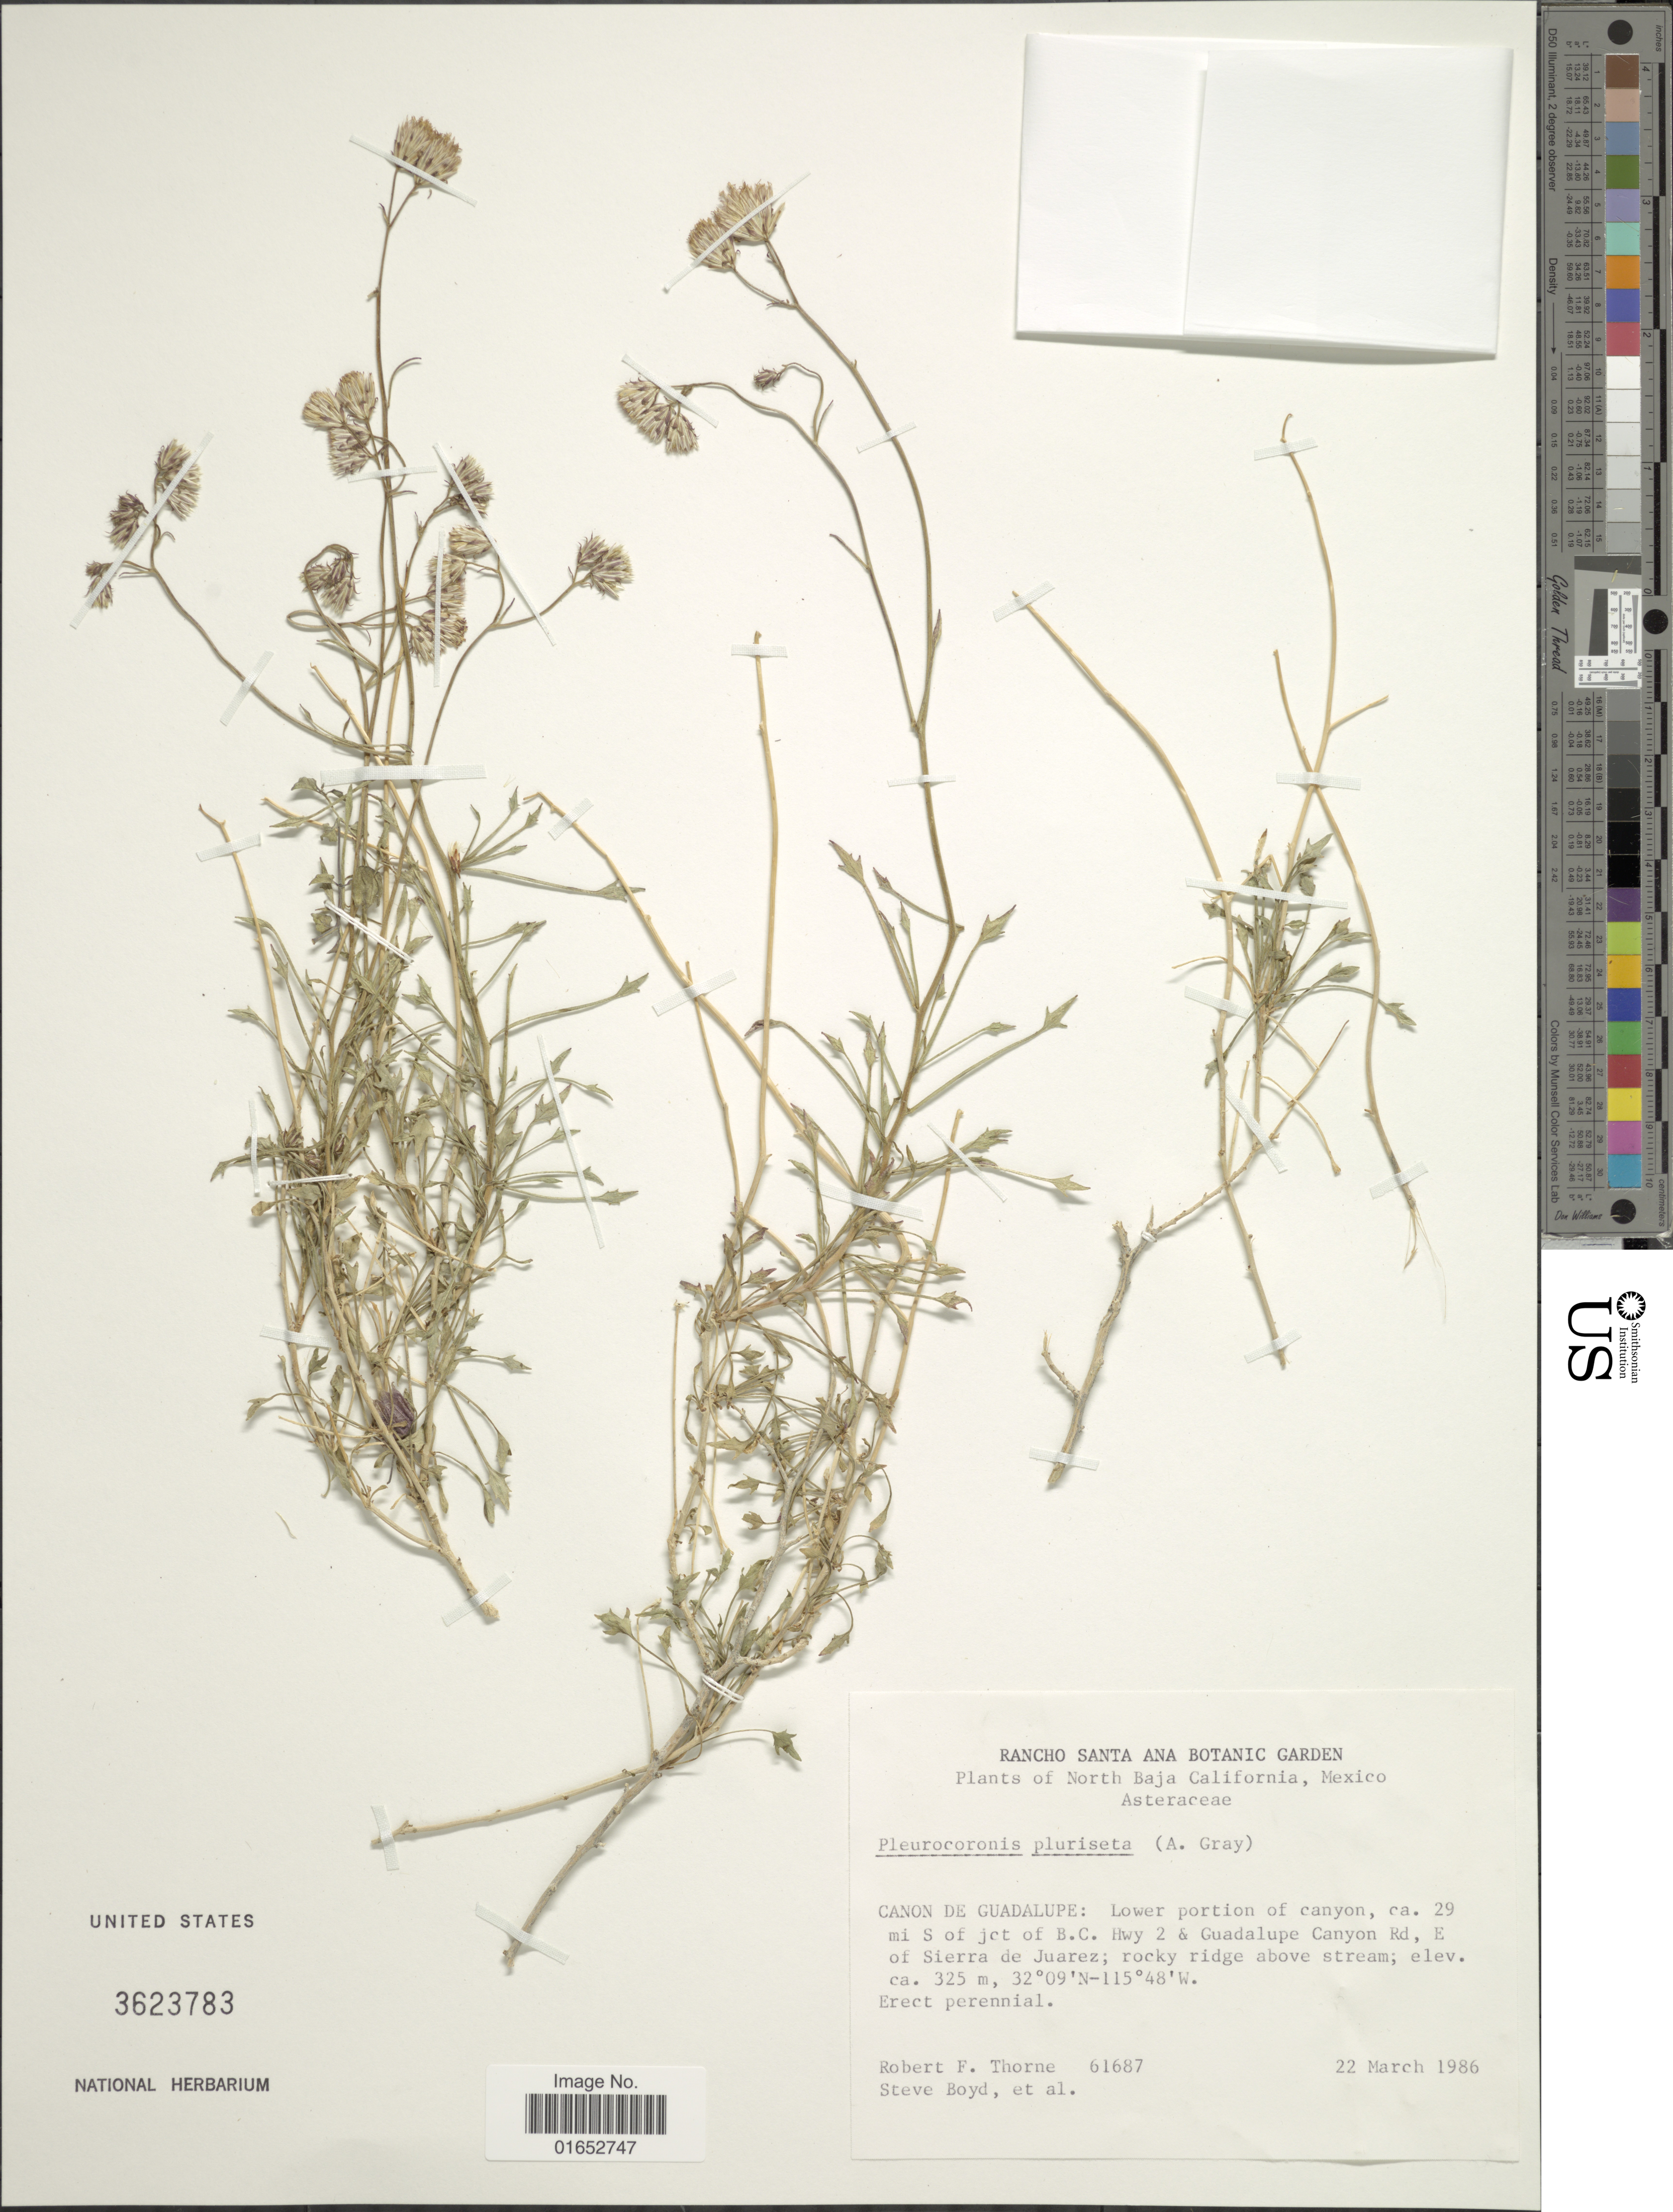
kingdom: Plantae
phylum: Tracheophyta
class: Magnoliopsida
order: Asterales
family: Asteraceae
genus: Pleurocoronis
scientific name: Pleurocoronis pluriseta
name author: (A. Gray) R.M. King & H. Rob.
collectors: R. F. Thorne, S. Boyd & et al.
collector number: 61687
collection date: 1986-03-22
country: Mexico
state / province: Baja California Norte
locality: Canon de Guadalupe: Lower portion of canyon, ca. 29 mi S of jct of B.C. Hwy 2 & Guadalupe Canyon Rd, E of Sierra de Juarez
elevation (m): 325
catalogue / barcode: US 3623783